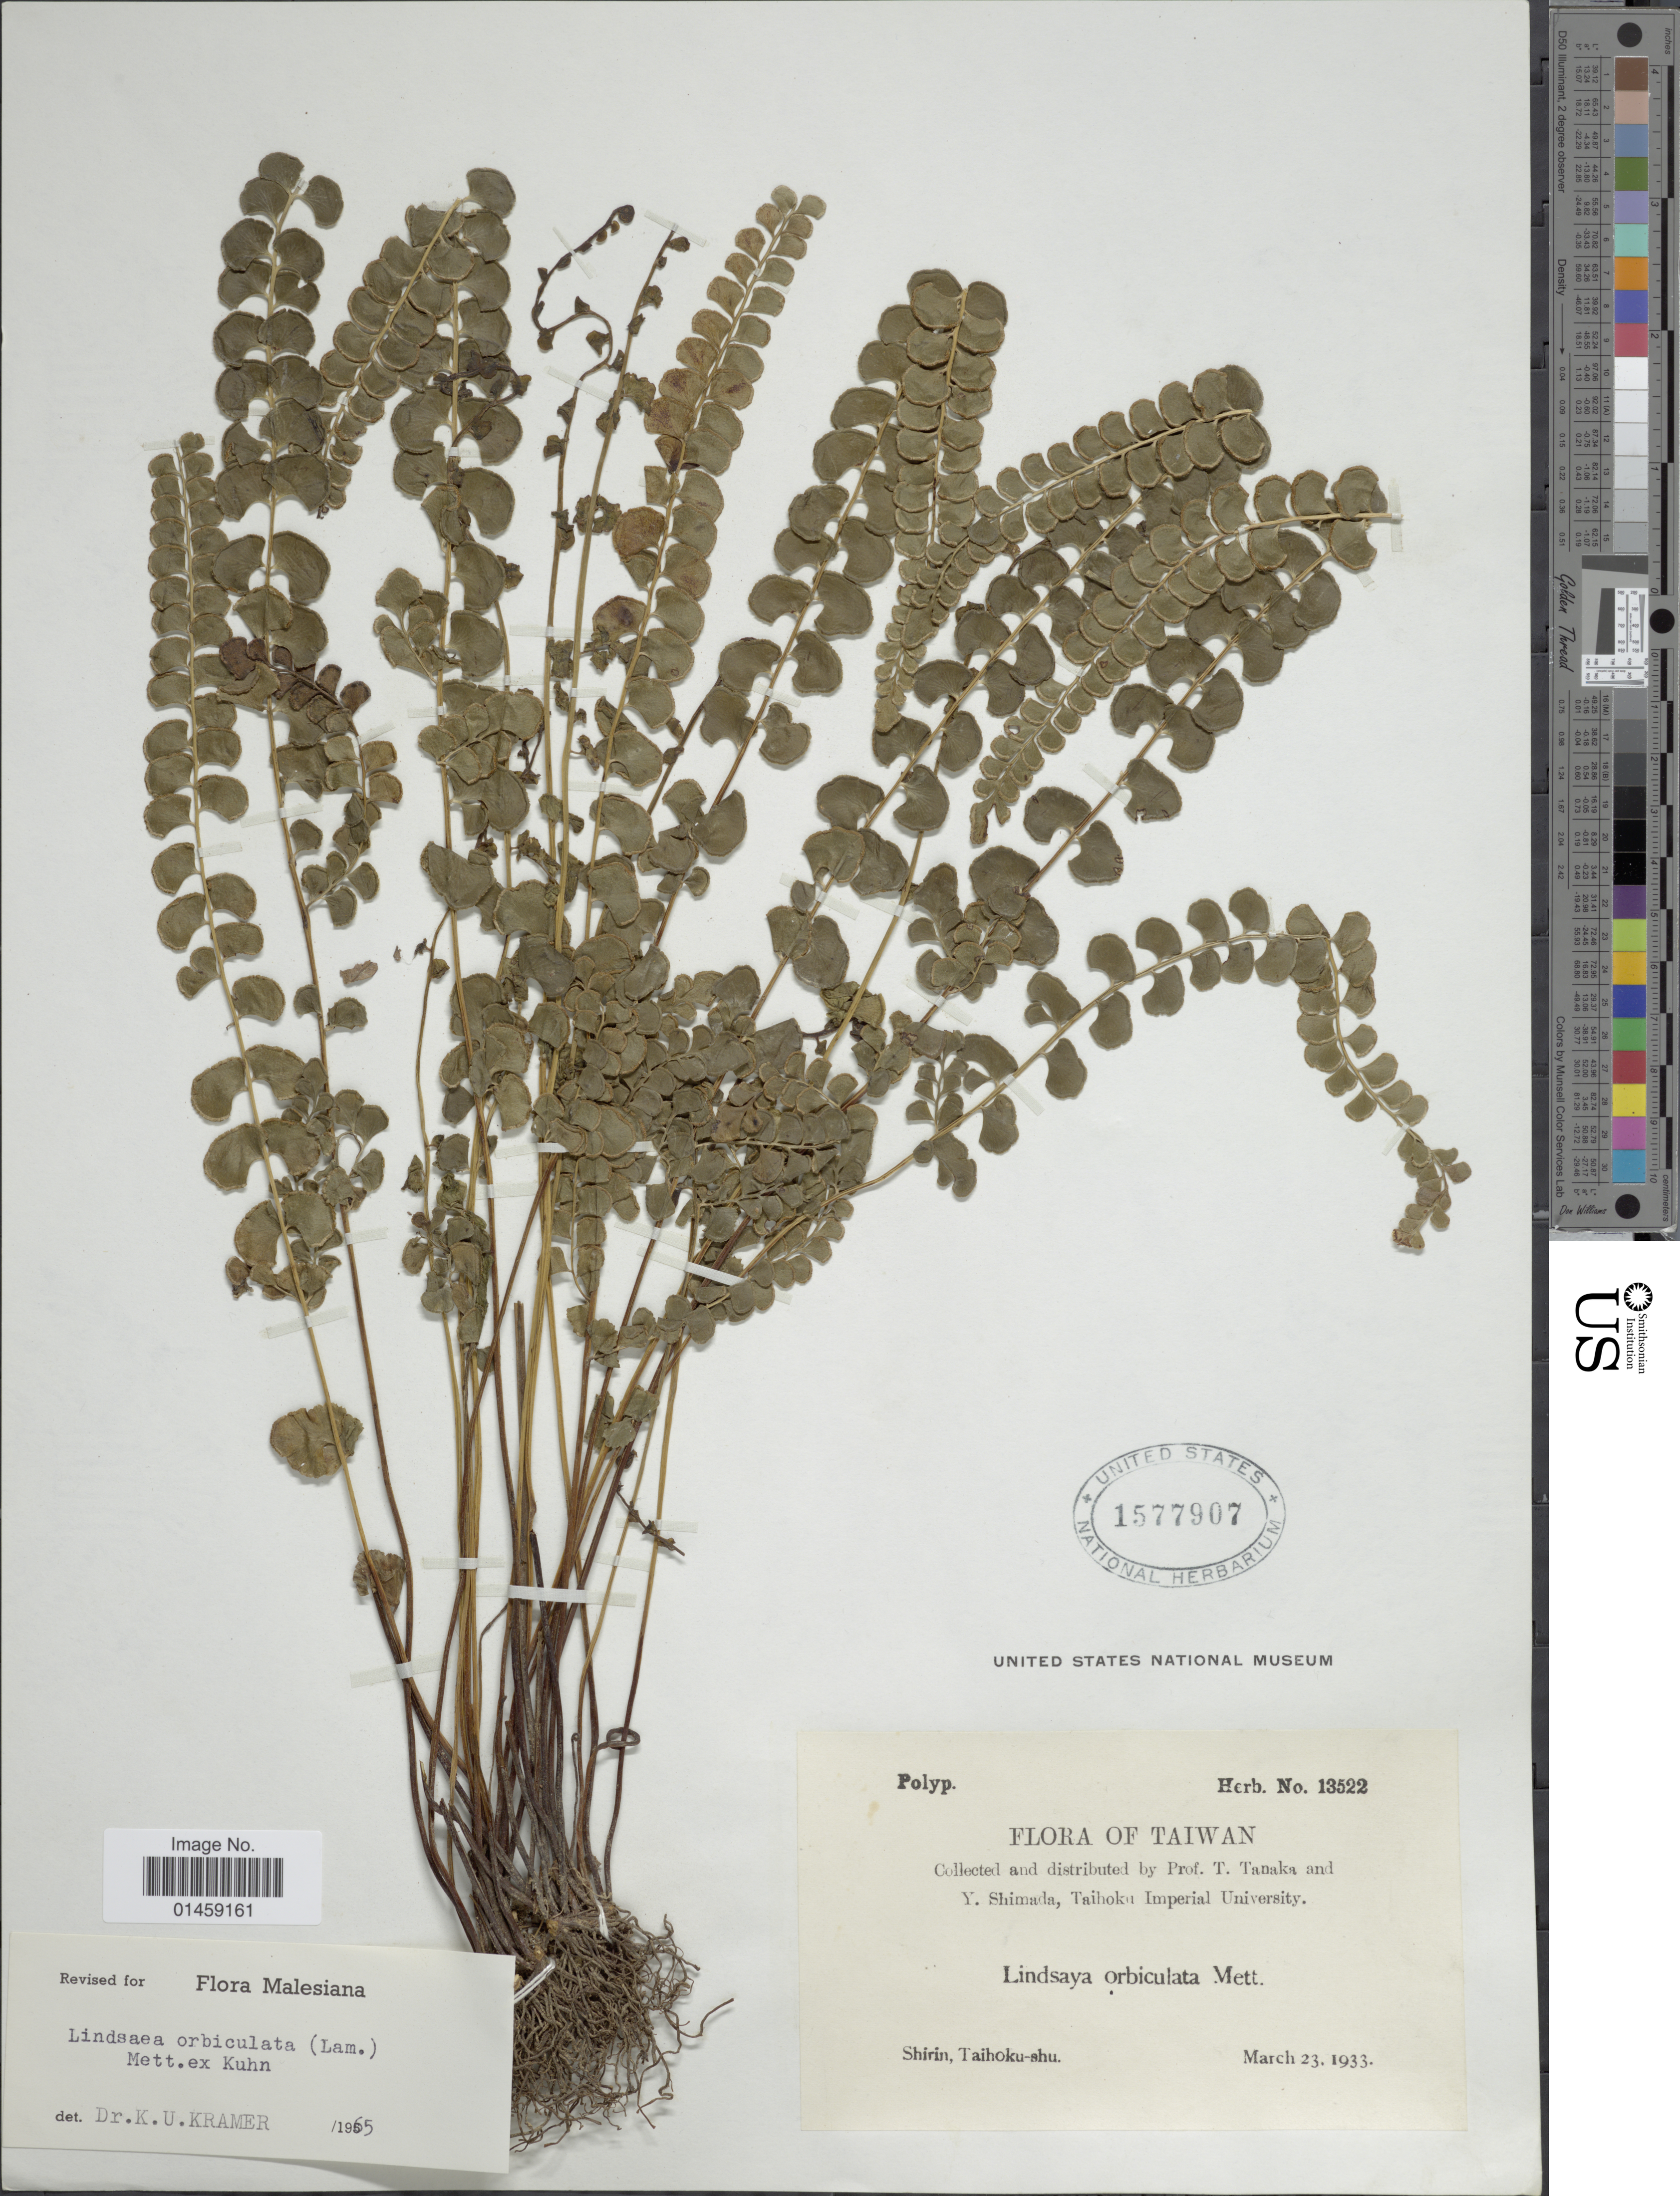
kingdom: Plantae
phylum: Tracheophyta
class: Polypodiopsida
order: Polypodiales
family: Lindsaeaceae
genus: Lindsaea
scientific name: Lindsaea orbiculata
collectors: T. Tanaka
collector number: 13522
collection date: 1933-03-23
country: Taiwan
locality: Shirin, Taihoku-shu.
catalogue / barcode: US 1577907